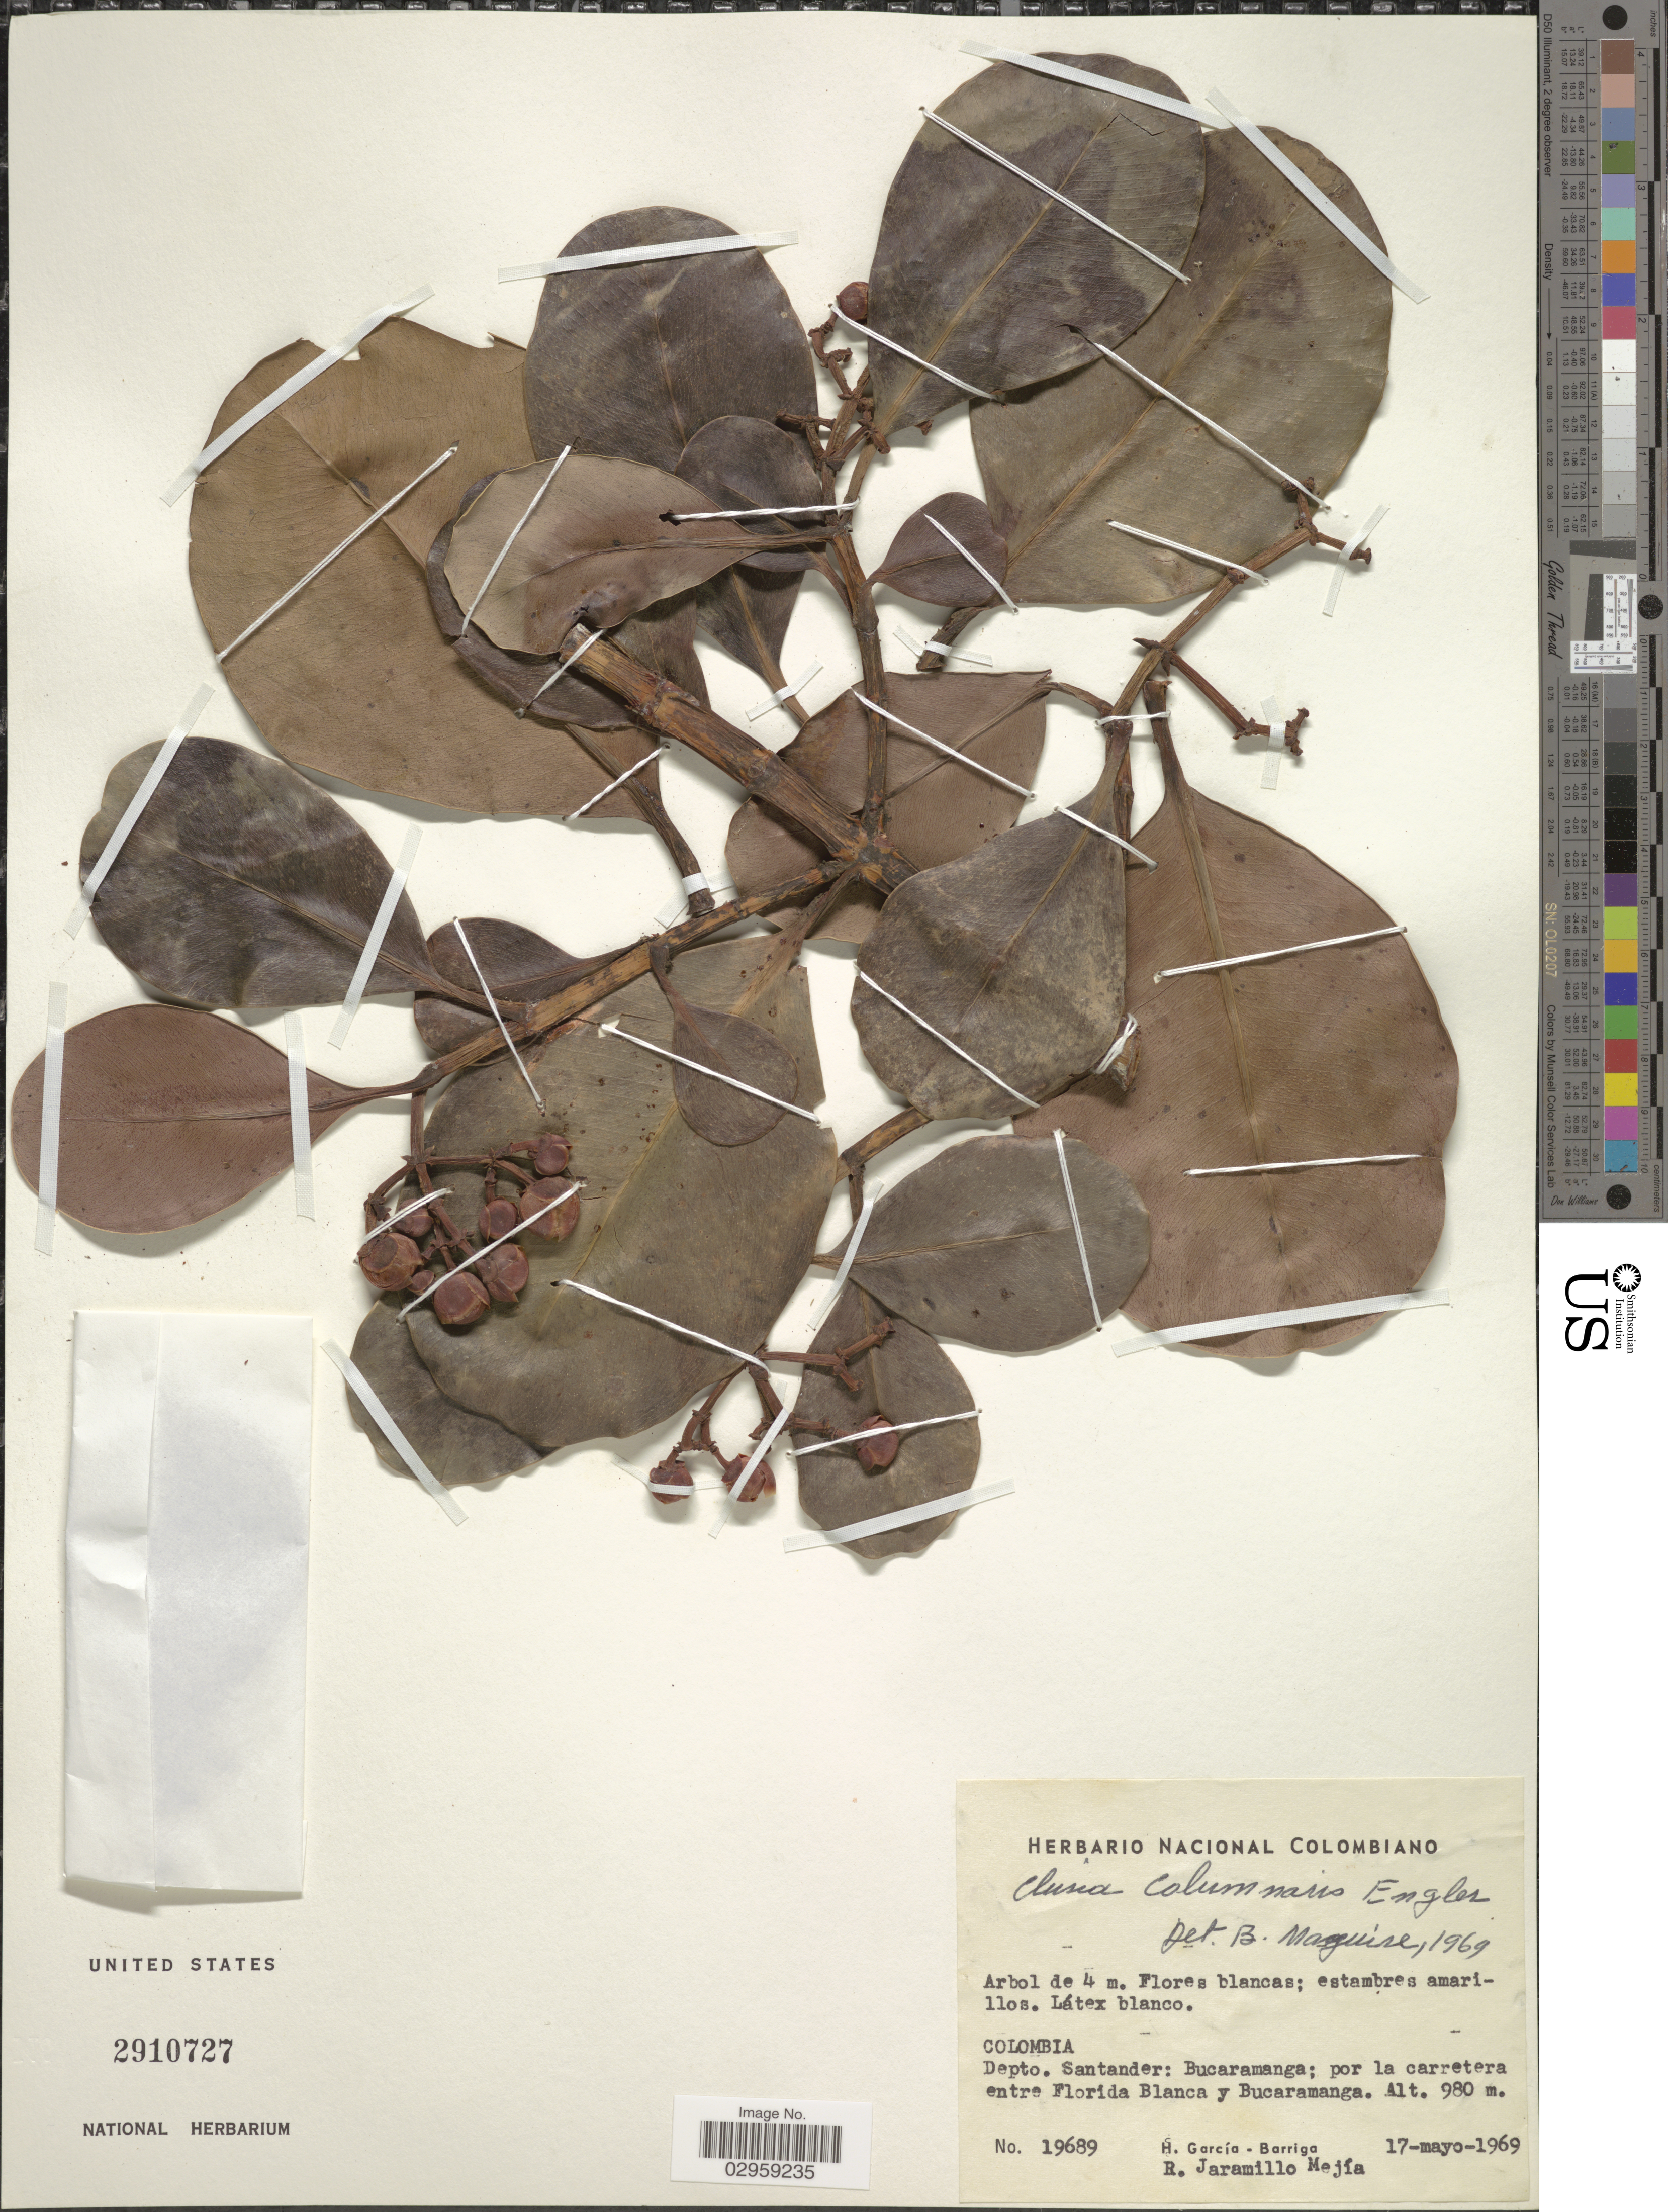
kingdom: Plantae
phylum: Tracheophyta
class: Magnoliopsida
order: Malpighiales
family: Clusiaceae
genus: Clusia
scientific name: Clusia columnaris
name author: Engl.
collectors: H. García Barriga & R. Jaramillo M.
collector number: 19689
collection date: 1969-05-17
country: Colombia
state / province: Santander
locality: Depto. Santander: Bucaramanga; por la carretera entre Florida Blanca y Bucaramanga.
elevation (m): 980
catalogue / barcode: US 2910727